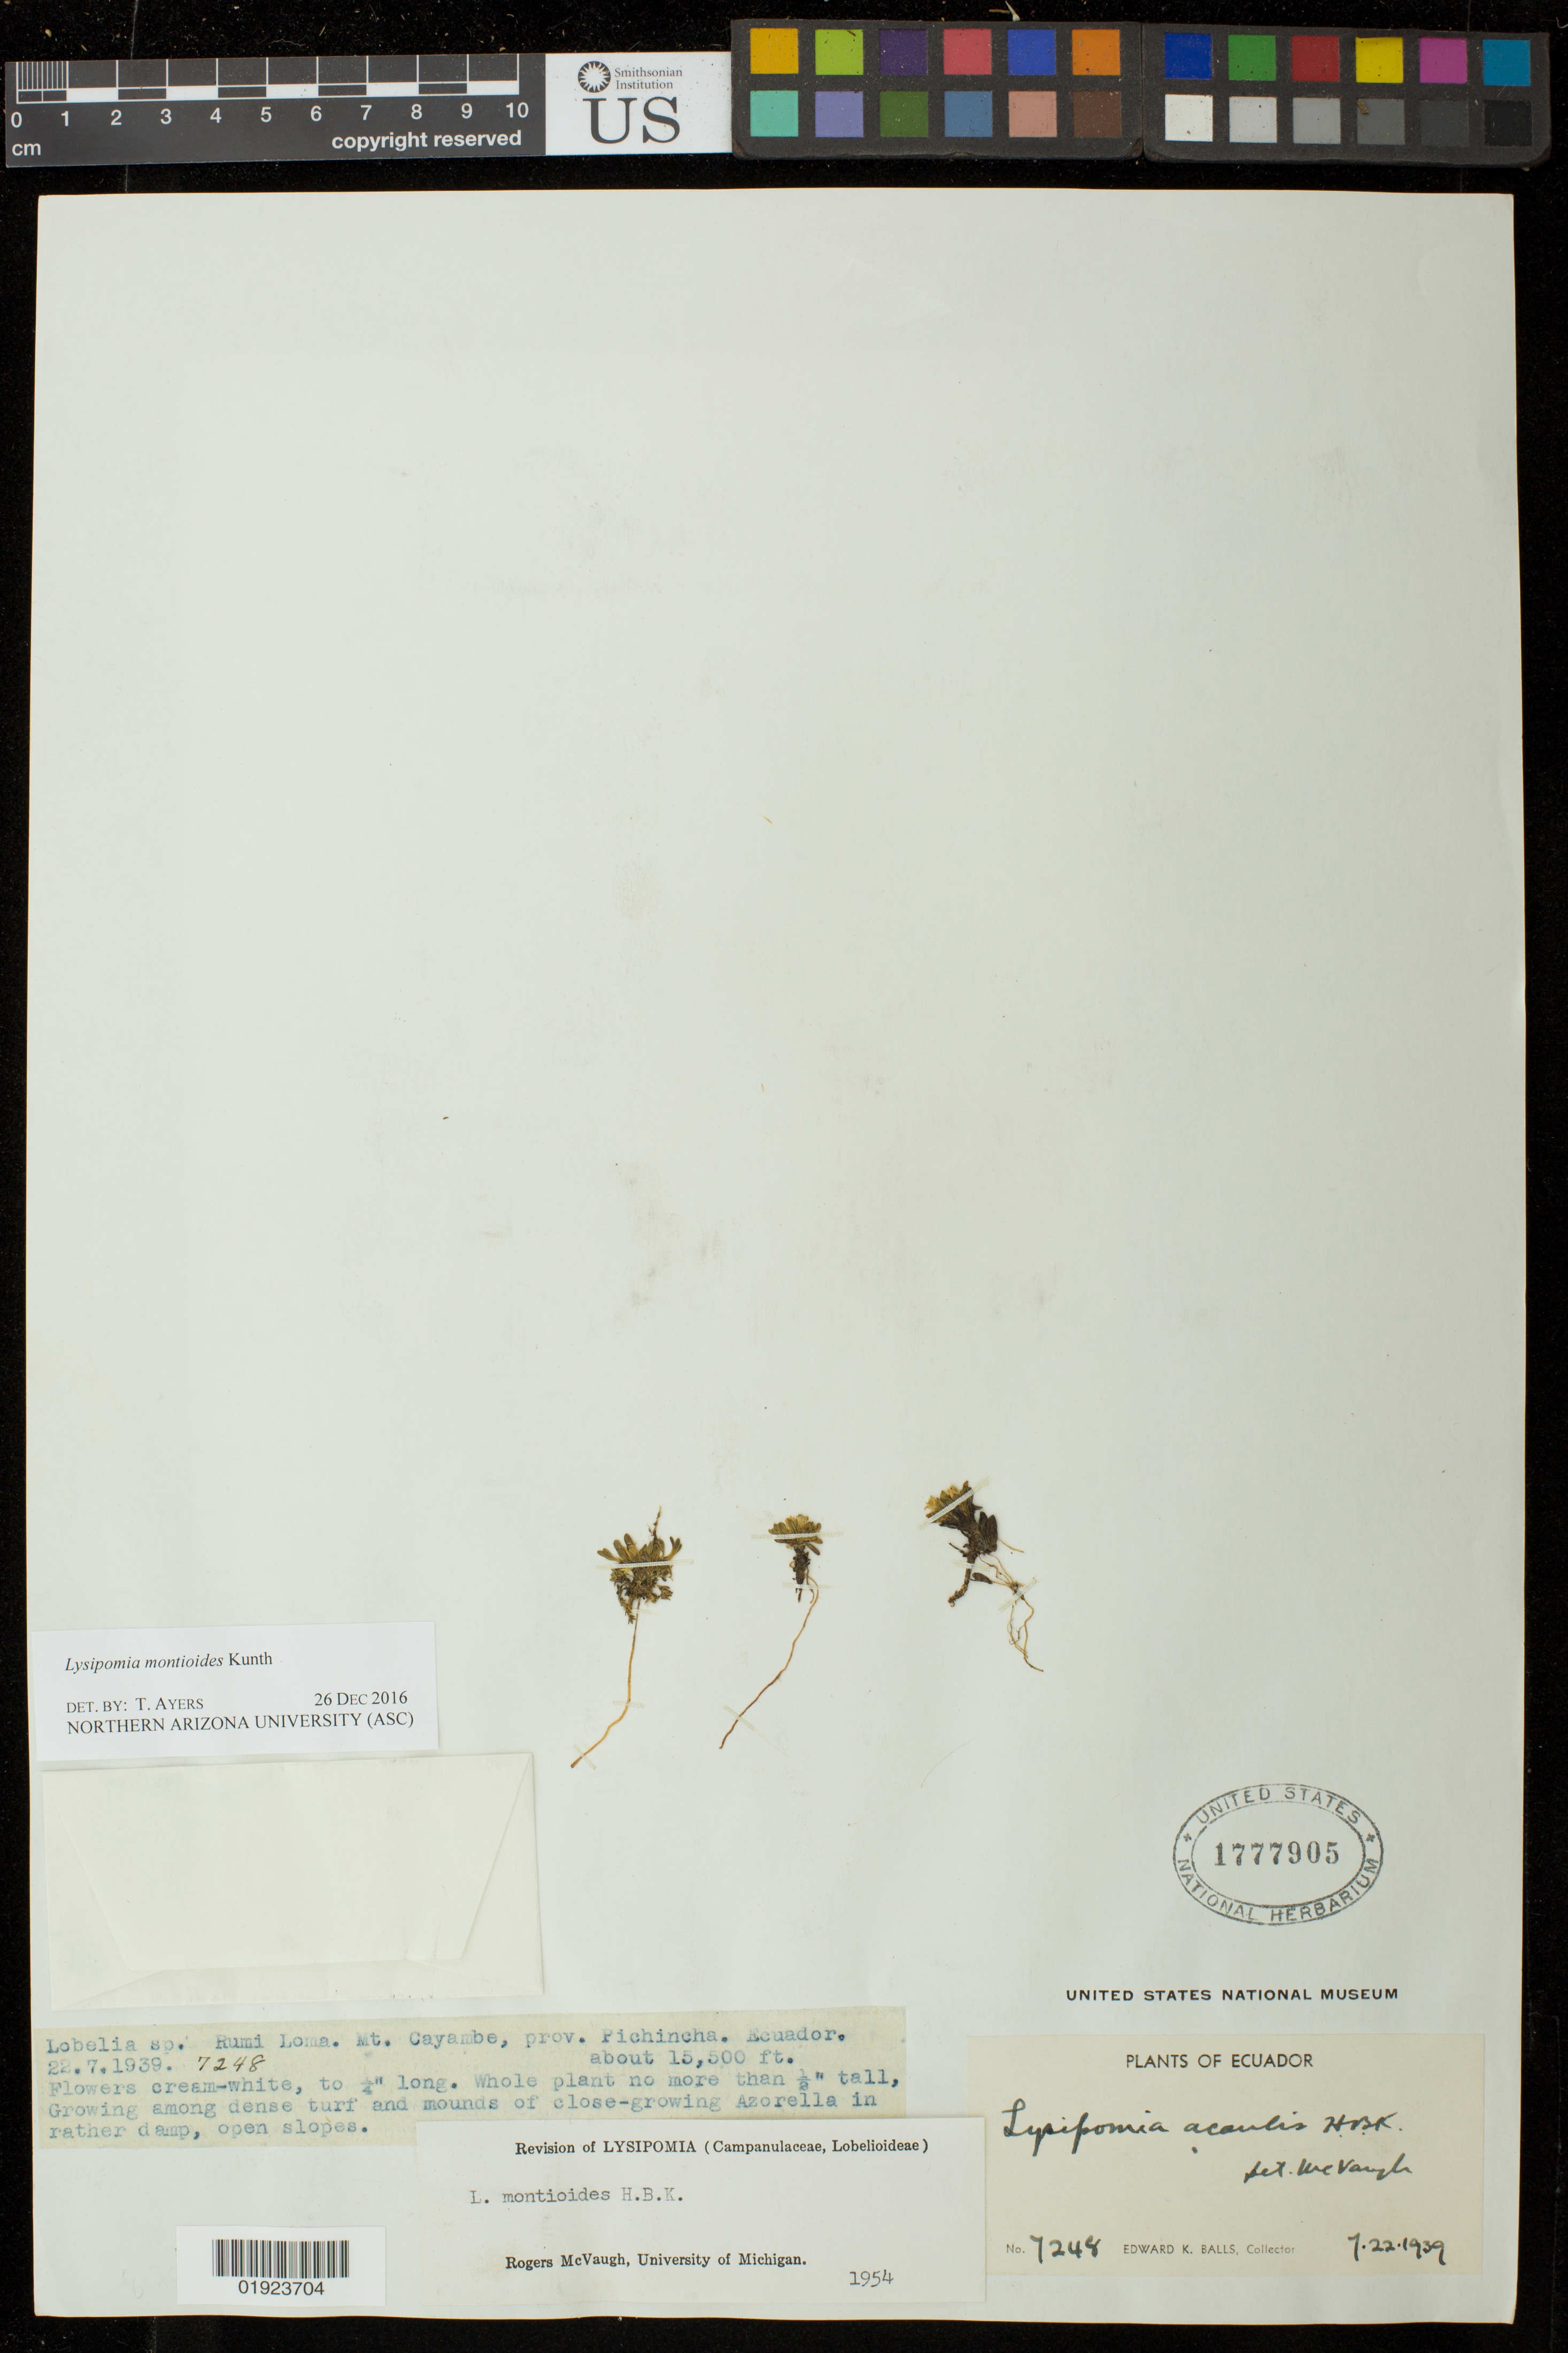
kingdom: Plantae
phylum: Tracheophyta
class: Magnoliopsida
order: Asterales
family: Campanulaceae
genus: Lysipomia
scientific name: Lysipomia montioides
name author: Kunth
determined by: Ayers, T.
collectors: E. K. Balls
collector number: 7248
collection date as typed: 7.22.1939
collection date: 1939-07-22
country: Ecuador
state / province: Pichincha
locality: Rumi Loma. Mt. Cayambe, prov. Pichincha. Ecuador.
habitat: growing among dense turf and mounds of close-growing Azorella in rather damp, open slopes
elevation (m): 4724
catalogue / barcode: US 1777905